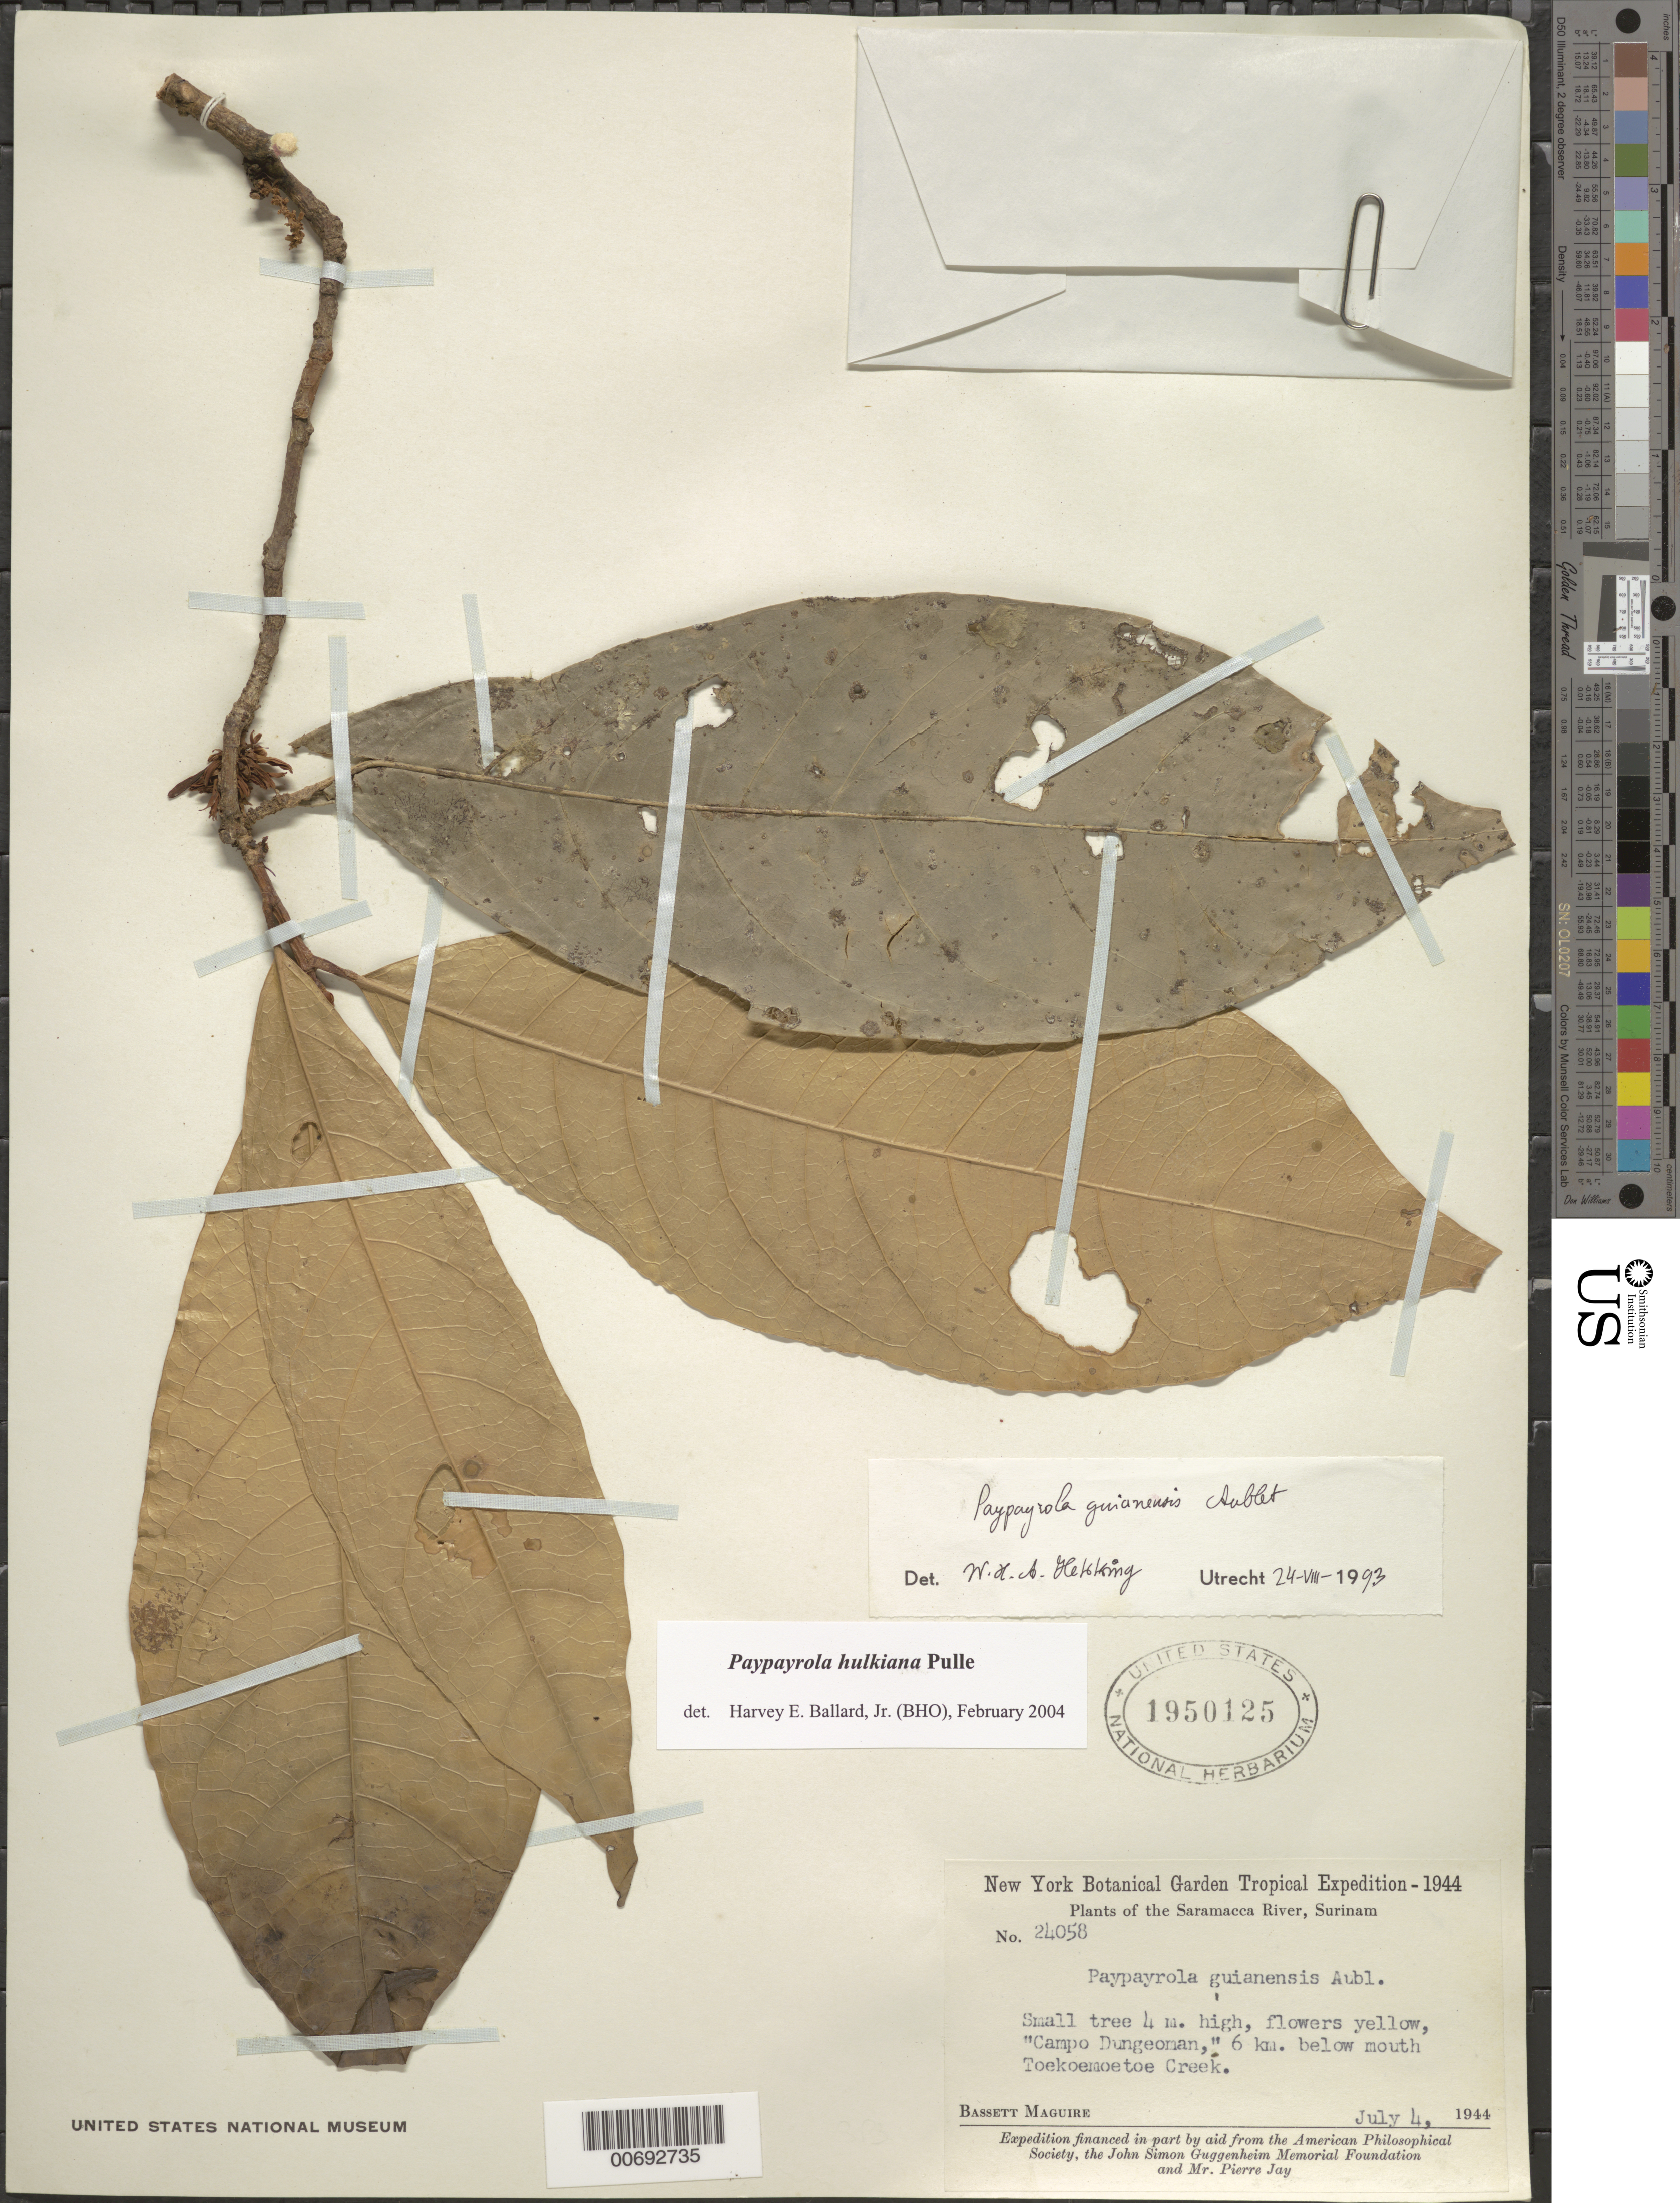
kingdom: Plantae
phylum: Tracheophyta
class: Magnoliopsida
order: Malpighiales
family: Violaceae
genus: Paypayrola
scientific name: Paypayrola hulkiana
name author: Pulle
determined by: Ballard, Harvey E.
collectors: B. Maguire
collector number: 24058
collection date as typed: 4-Jul-44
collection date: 1944-07-04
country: Suriname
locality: Saramacca River Headwaters, Toekoemoetoe Creek, 6 km below mouth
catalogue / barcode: US 1950125